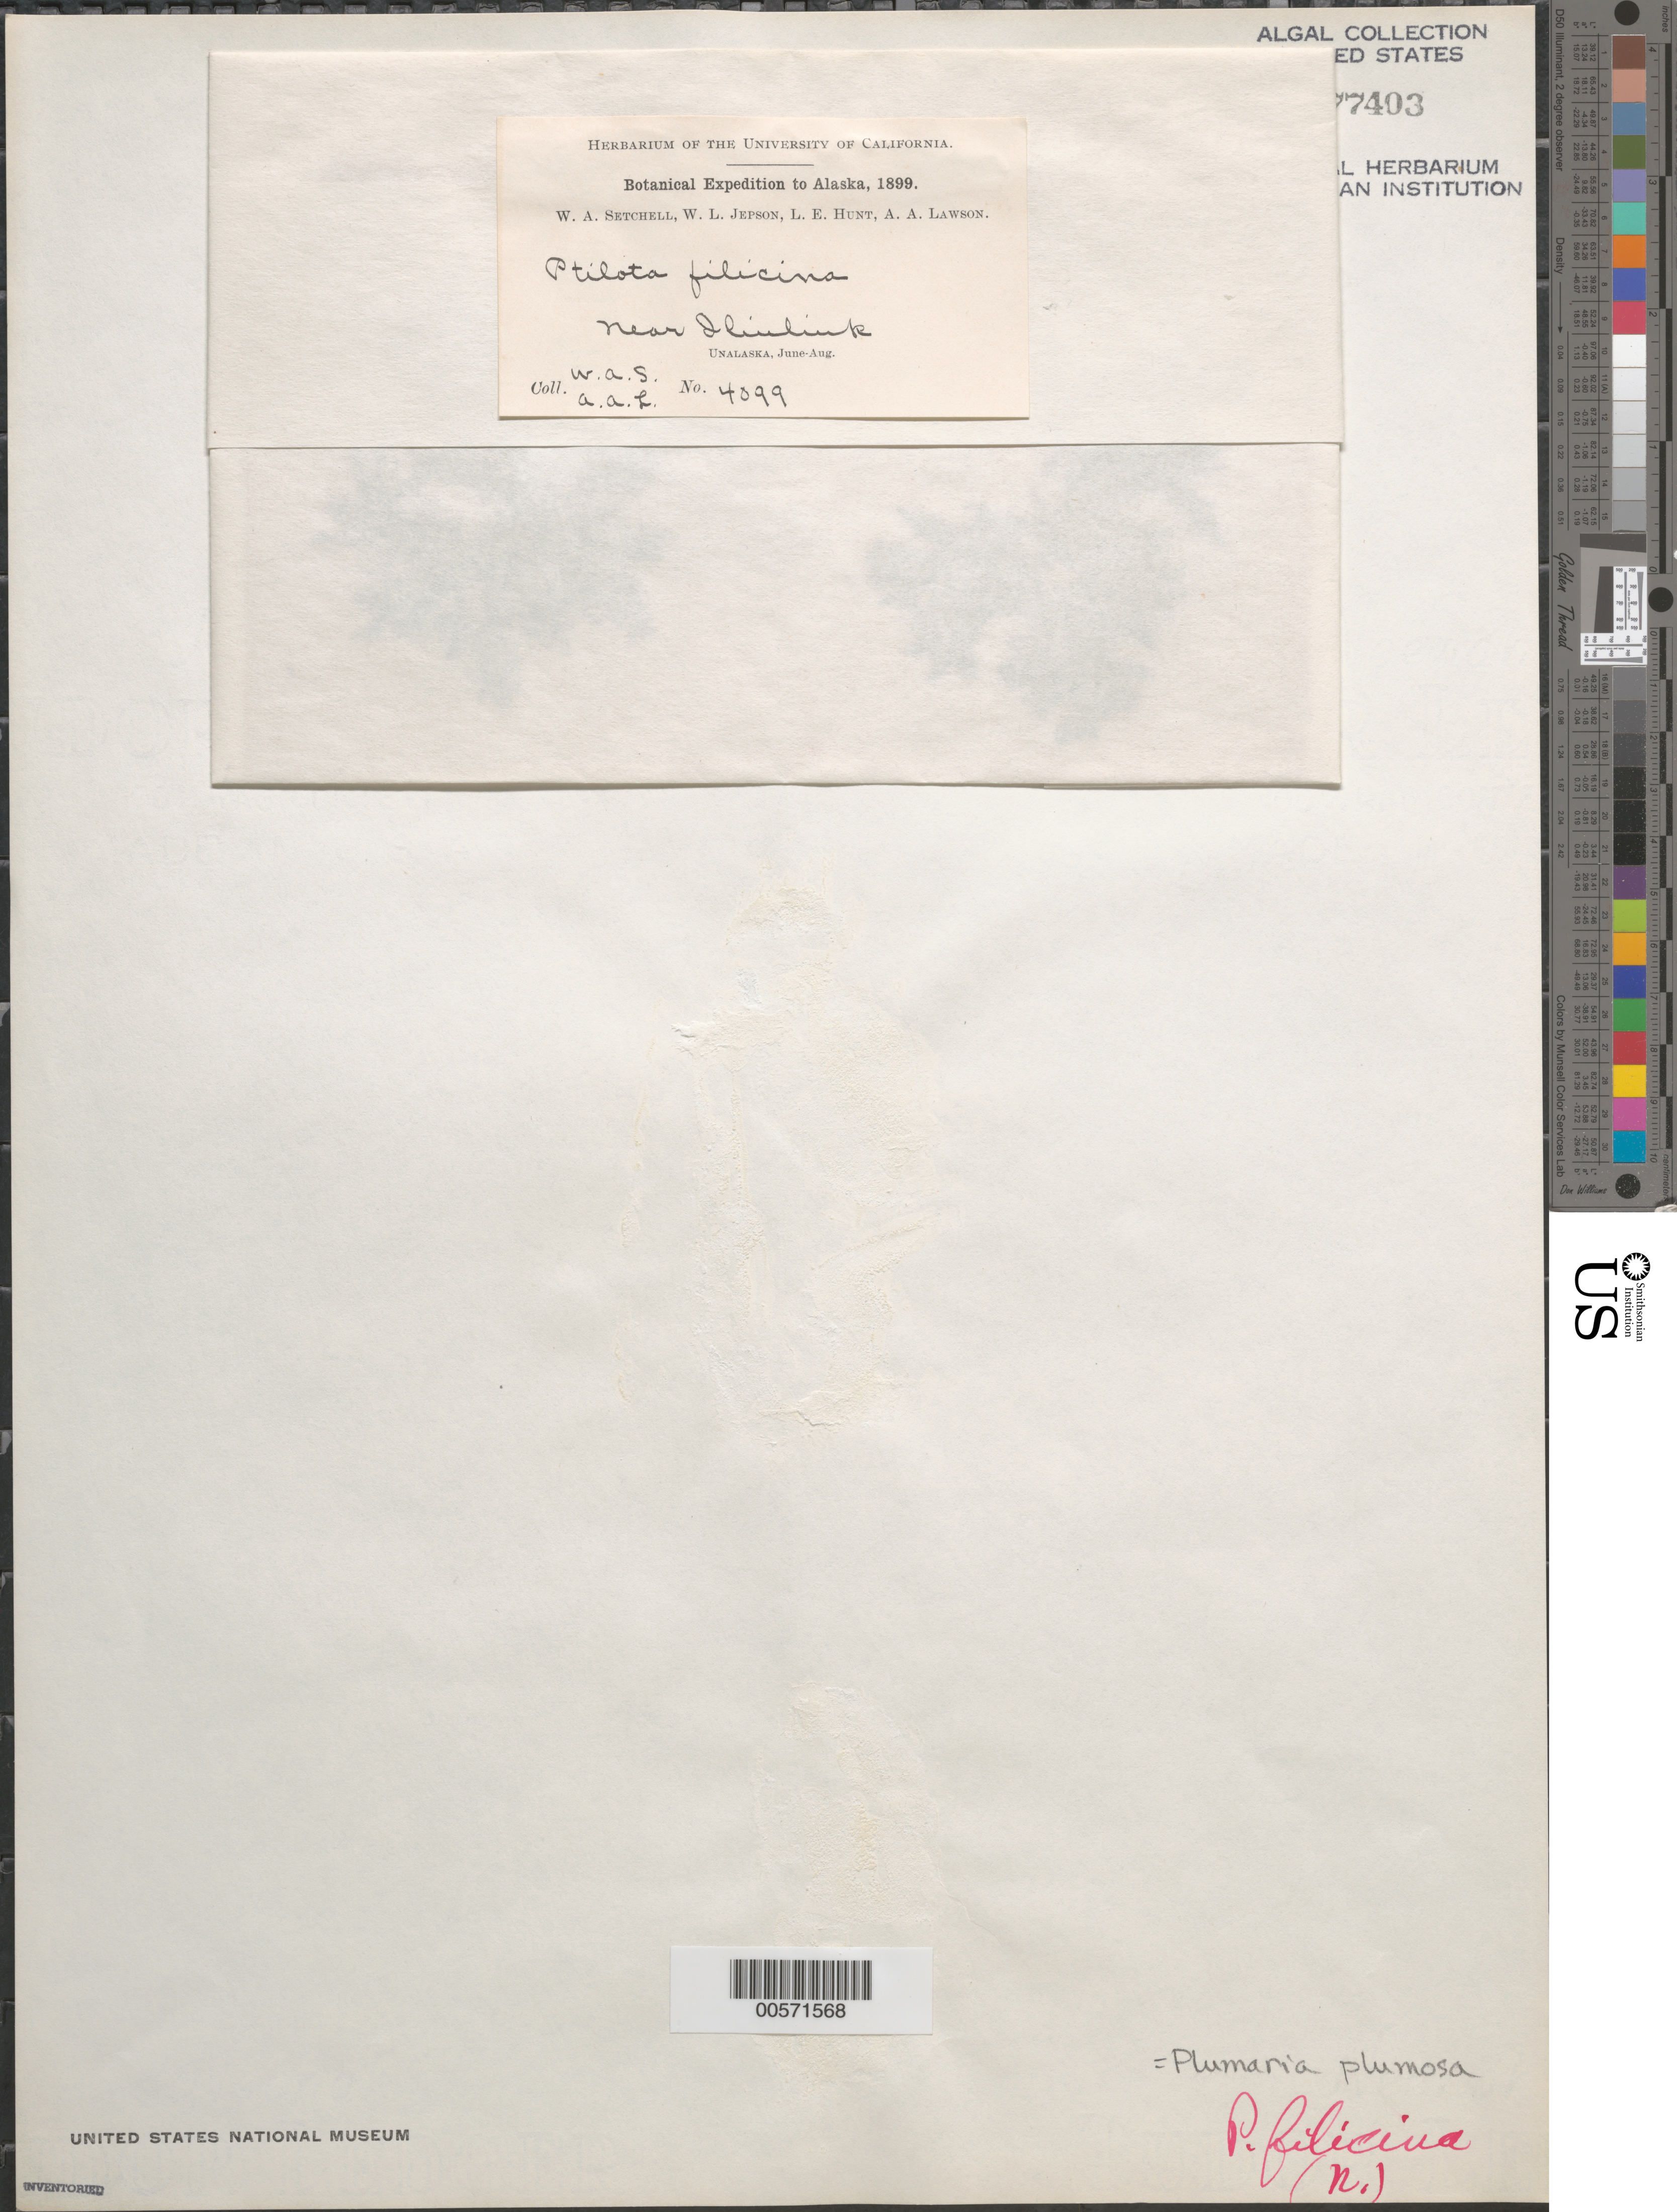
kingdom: Plantae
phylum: Rhodophyta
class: Florideophyceae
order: Ceramiales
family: Wrangeliaceae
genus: Plumaria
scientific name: Plumaria plumosa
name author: (Hudson) Kuntze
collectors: W. Setchell & A. A. Lawson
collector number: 4099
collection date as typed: Jun 1899 TO -- Aug 1899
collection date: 1899-06/1899-08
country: United States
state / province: Alaska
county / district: Aleutian Islands Division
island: Unalaska Island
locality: Near Unalaska (Iliuliuk)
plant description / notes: Botanical Expedition to Alaska, 1899, as Ptilota filicina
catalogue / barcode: US 77403